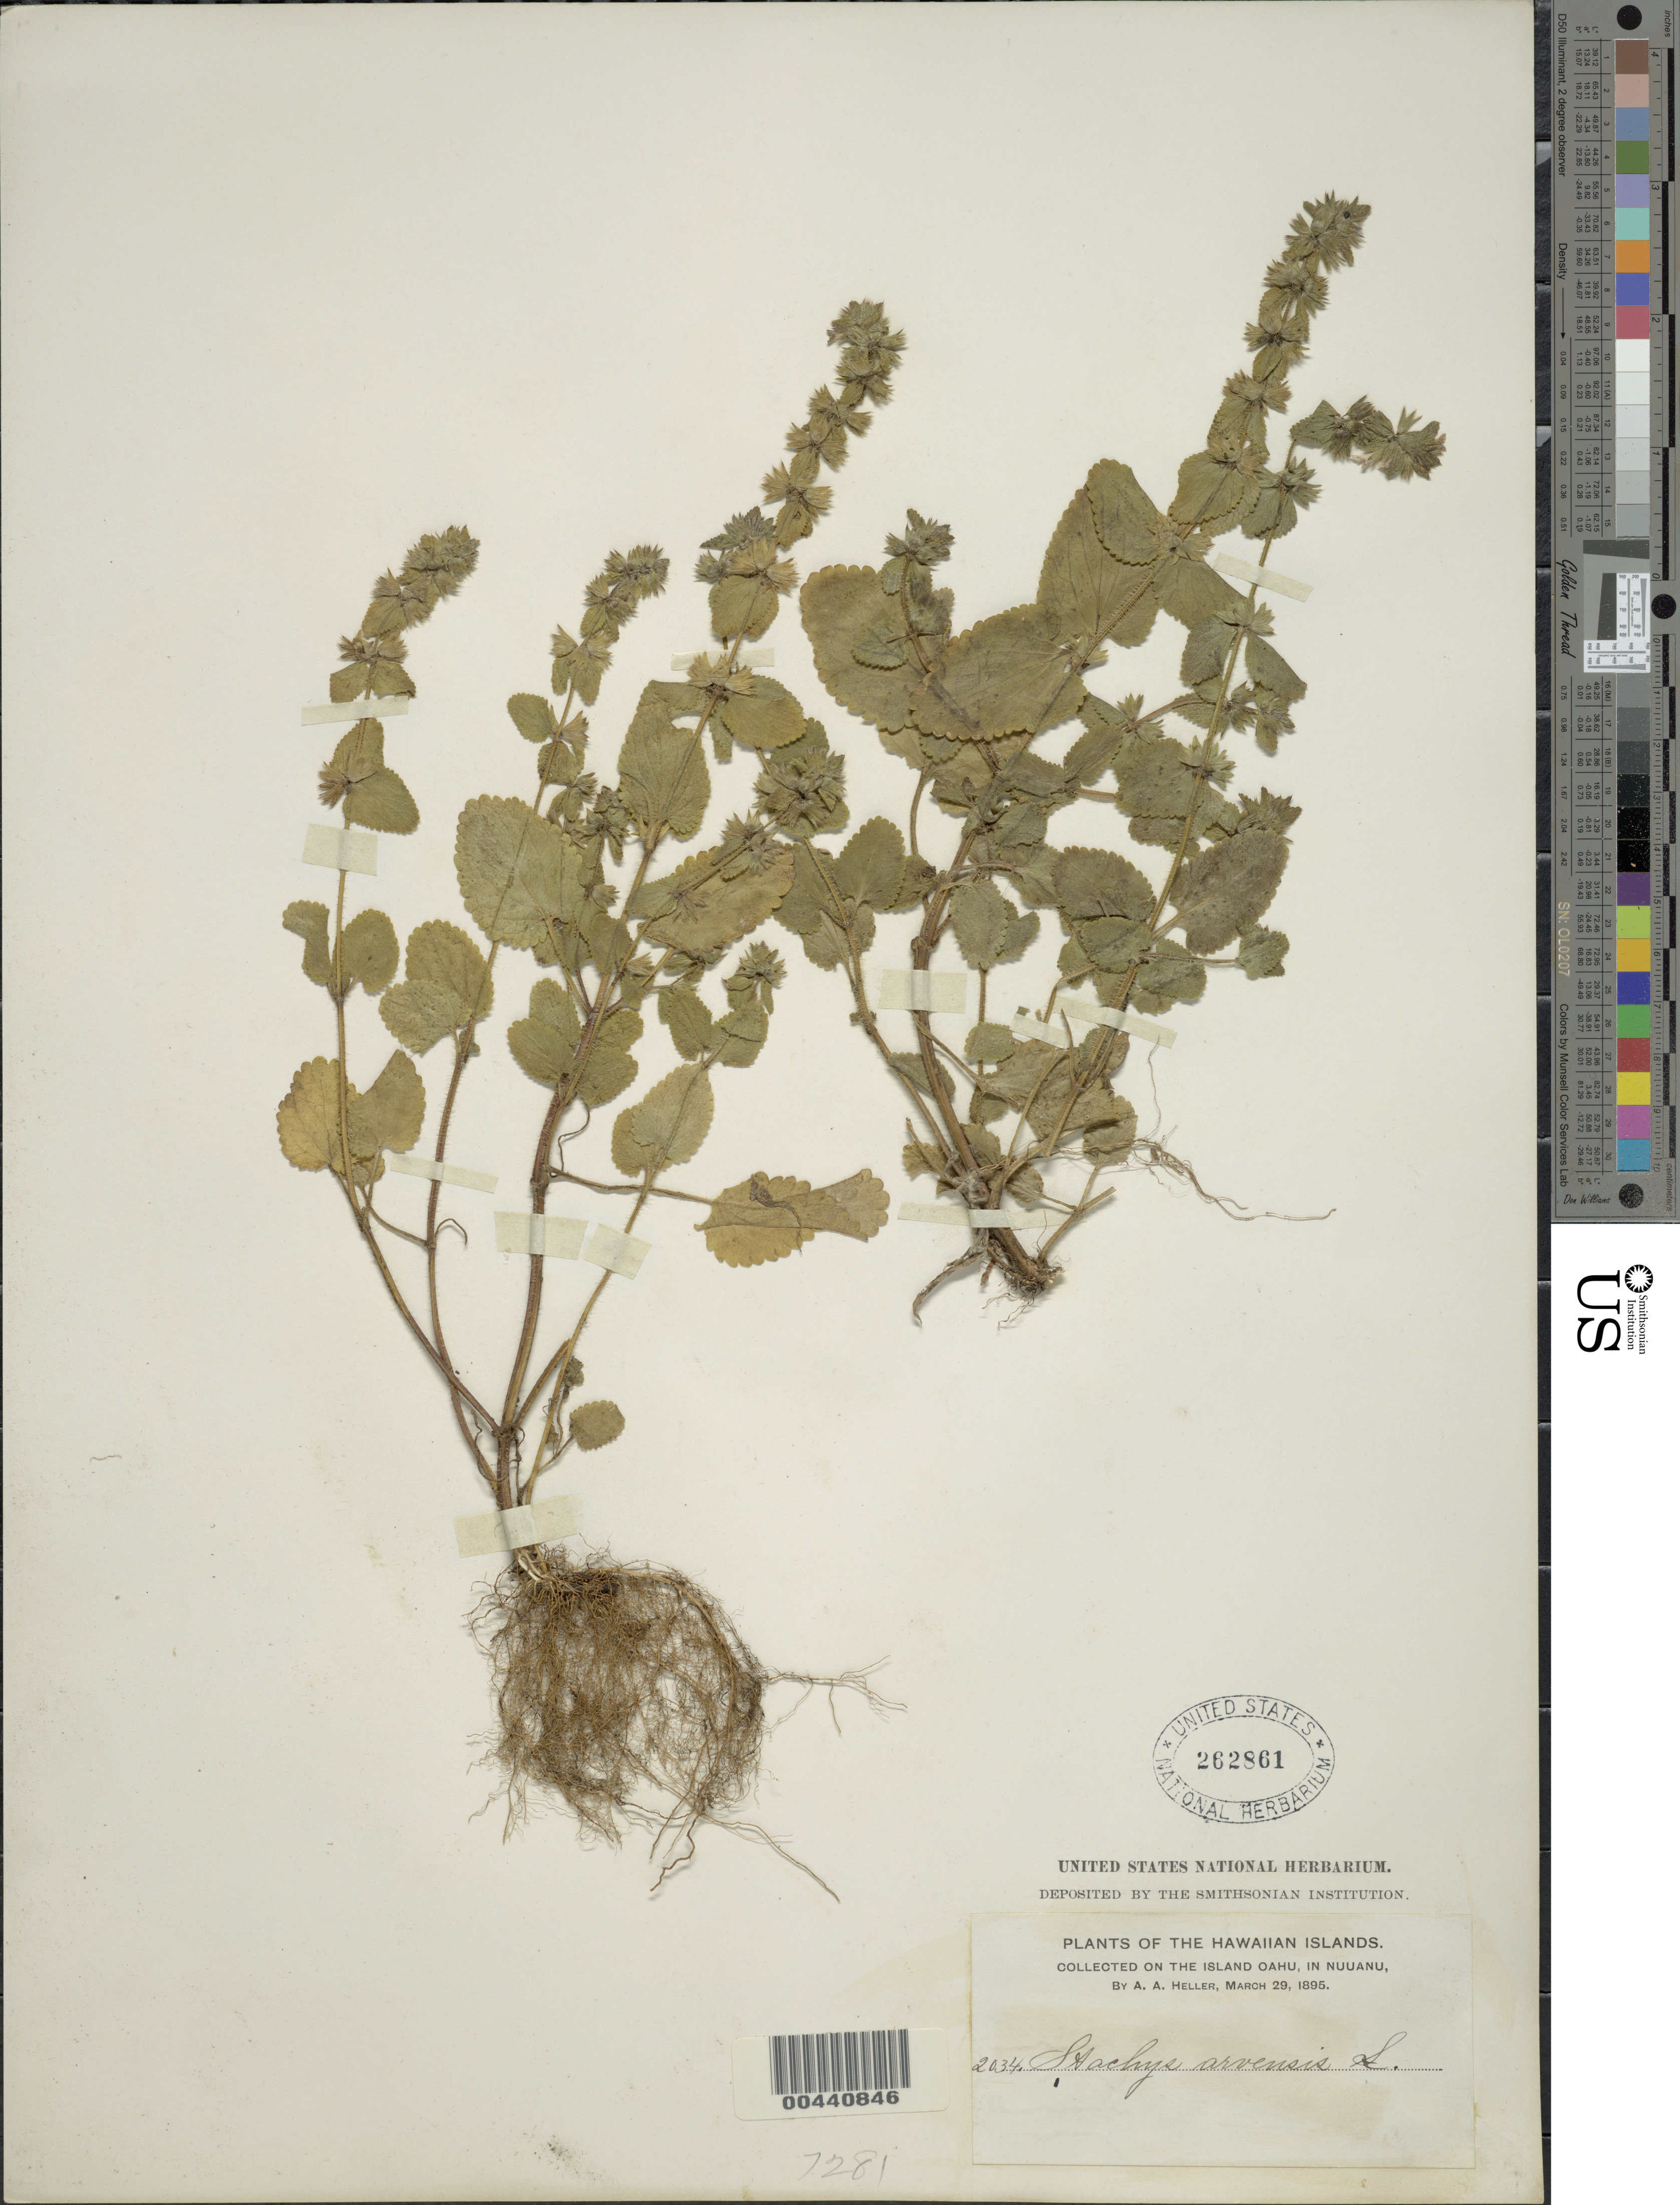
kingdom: Plantae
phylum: Tracheophyta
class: Magnoliopsida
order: Lamiales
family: Lamiaceae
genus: Stachys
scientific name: Stachys arvensis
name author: (L.) L.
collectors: A. A. Heller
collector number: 2034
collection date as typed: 29 Mar 1895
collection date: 1895-03-29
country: United States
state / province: Hawaii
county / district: Honolulu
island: Oahu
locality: In Nuuanu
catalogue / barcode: US 262861